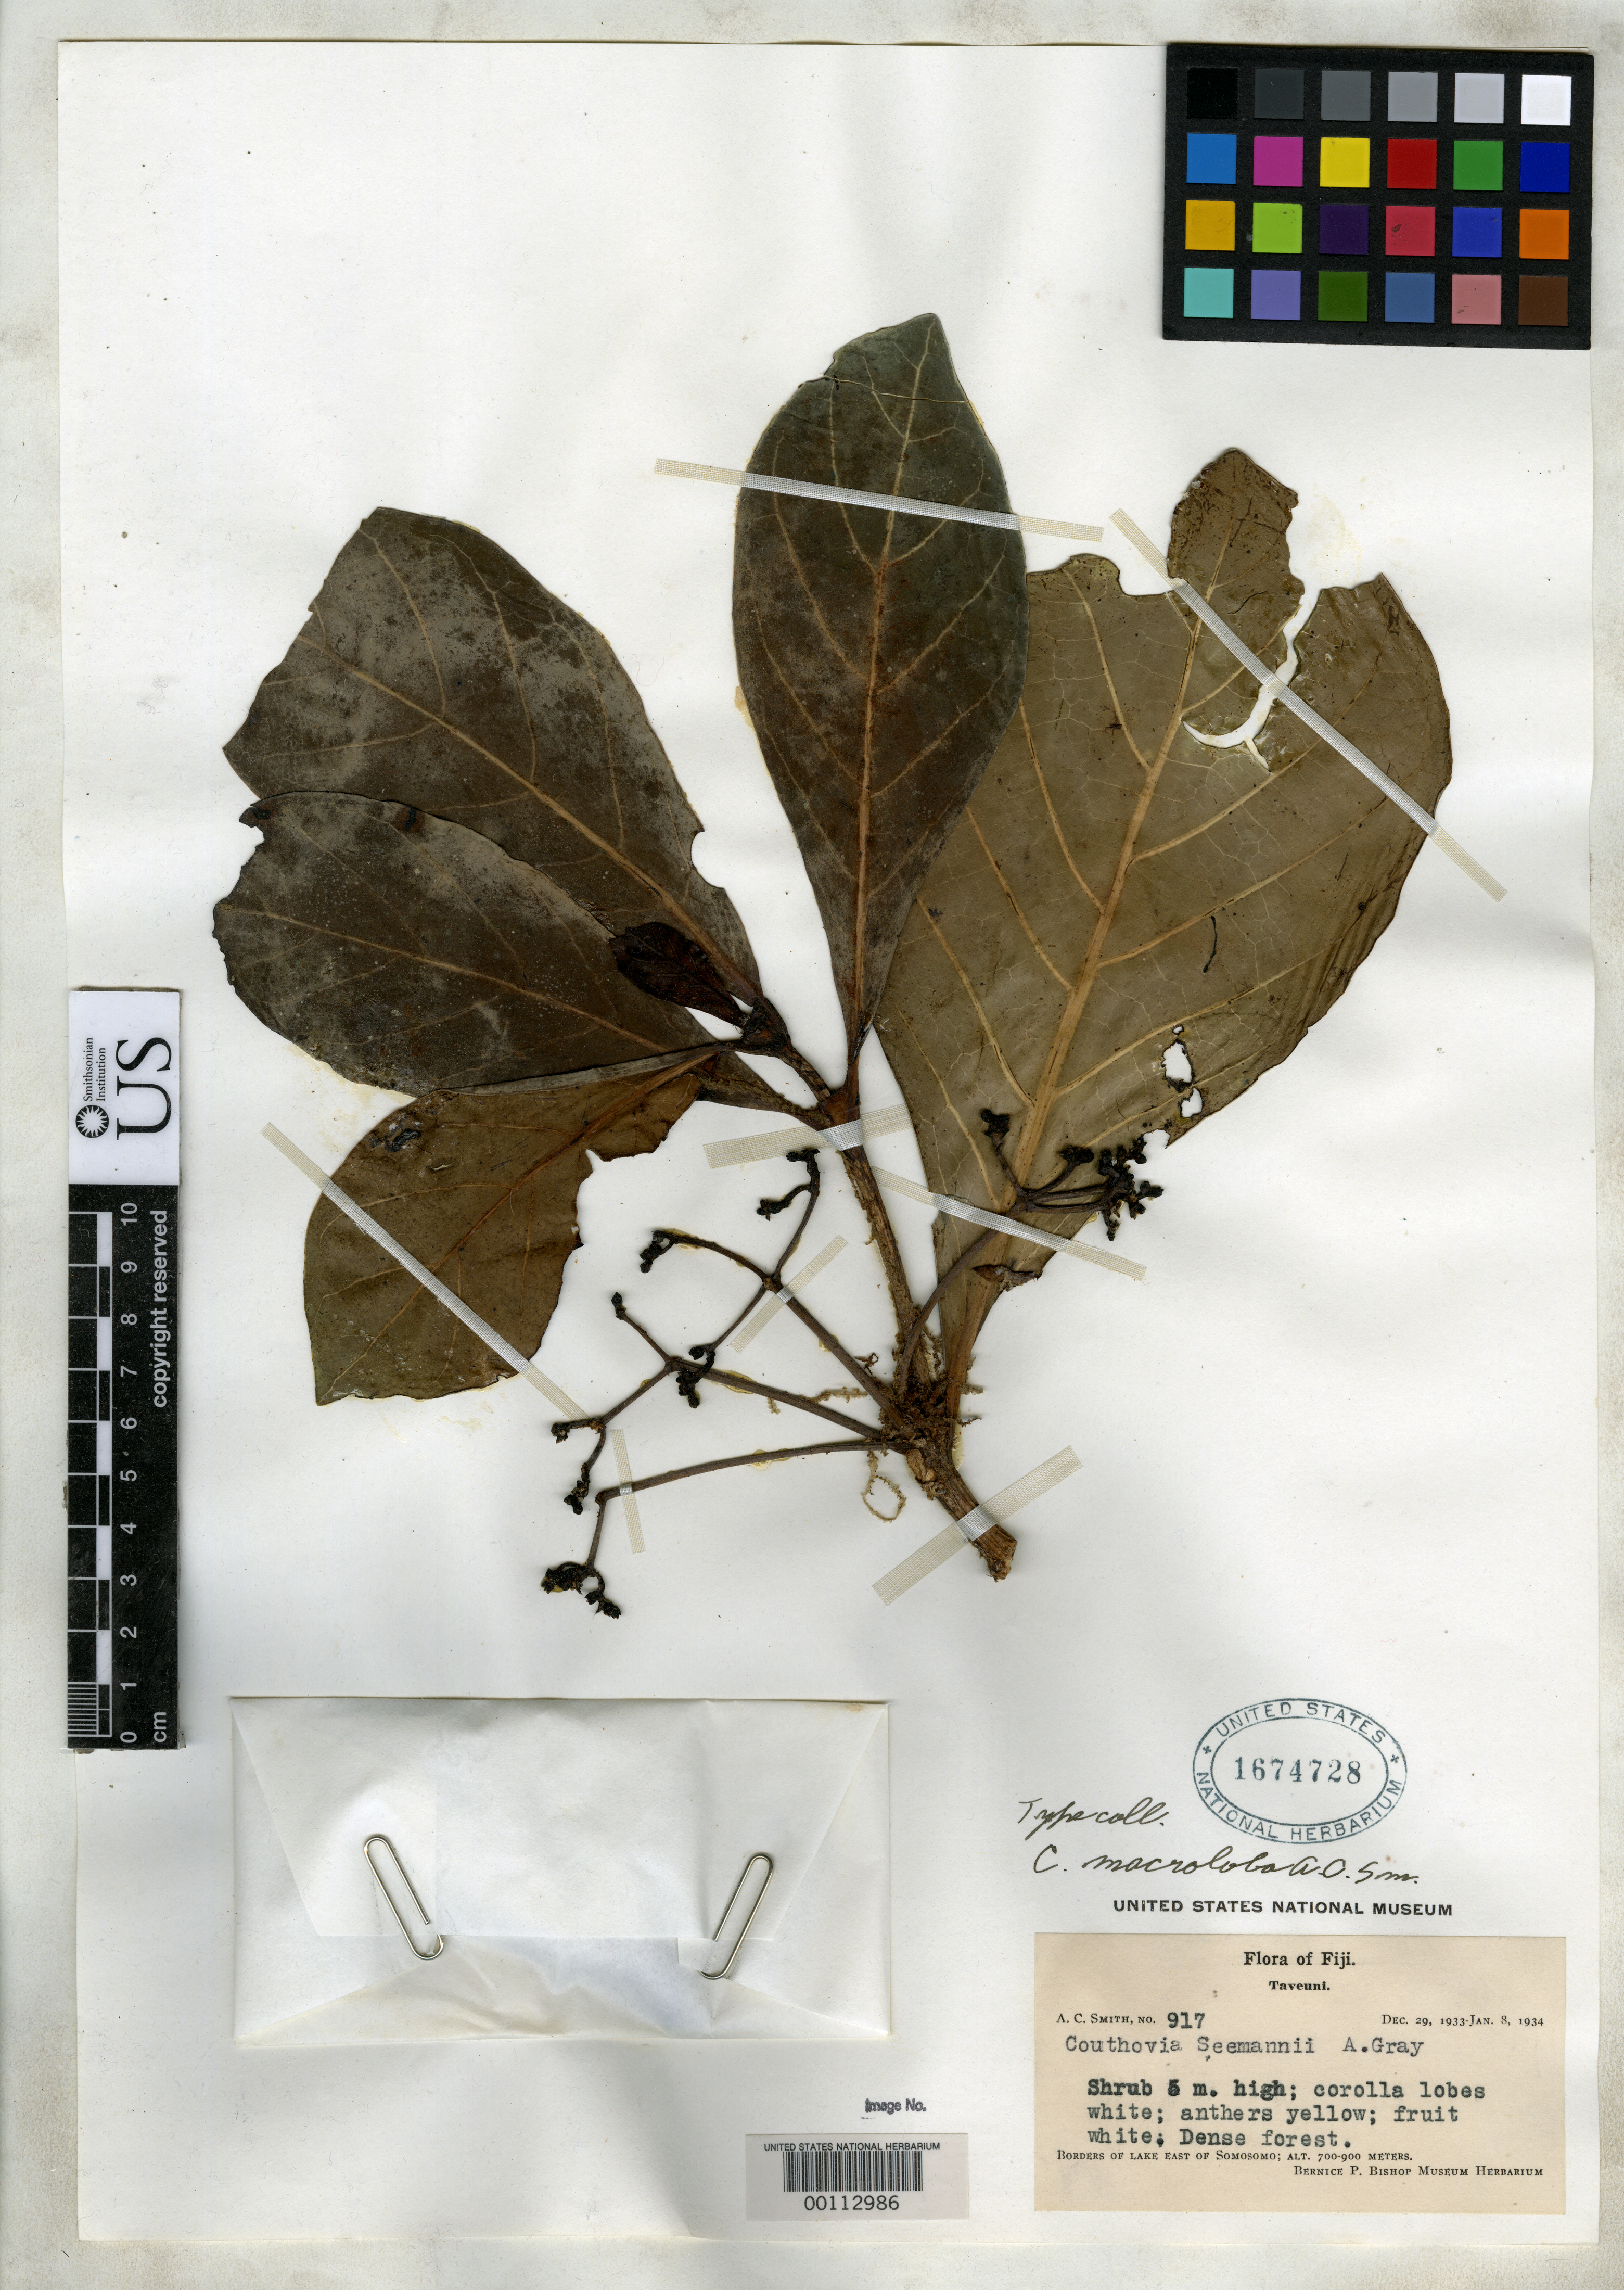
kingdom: Plantae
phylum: Tracheophyta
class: Magnoliopsida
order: Gentianales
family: Loganiaceae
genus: Couthovia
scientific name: Couthovia macroloba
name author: A.C. Sm.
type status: Isotype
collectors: A. C. Smith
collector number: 917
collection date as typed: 29 Dec 1933 to 08 Jan 1934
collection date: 1933-12-29/1934-01-08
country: Fiji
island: Taveuni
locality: East of Somosomo. [Vanua Levu Group]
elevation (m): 700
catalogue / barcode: US 1674728